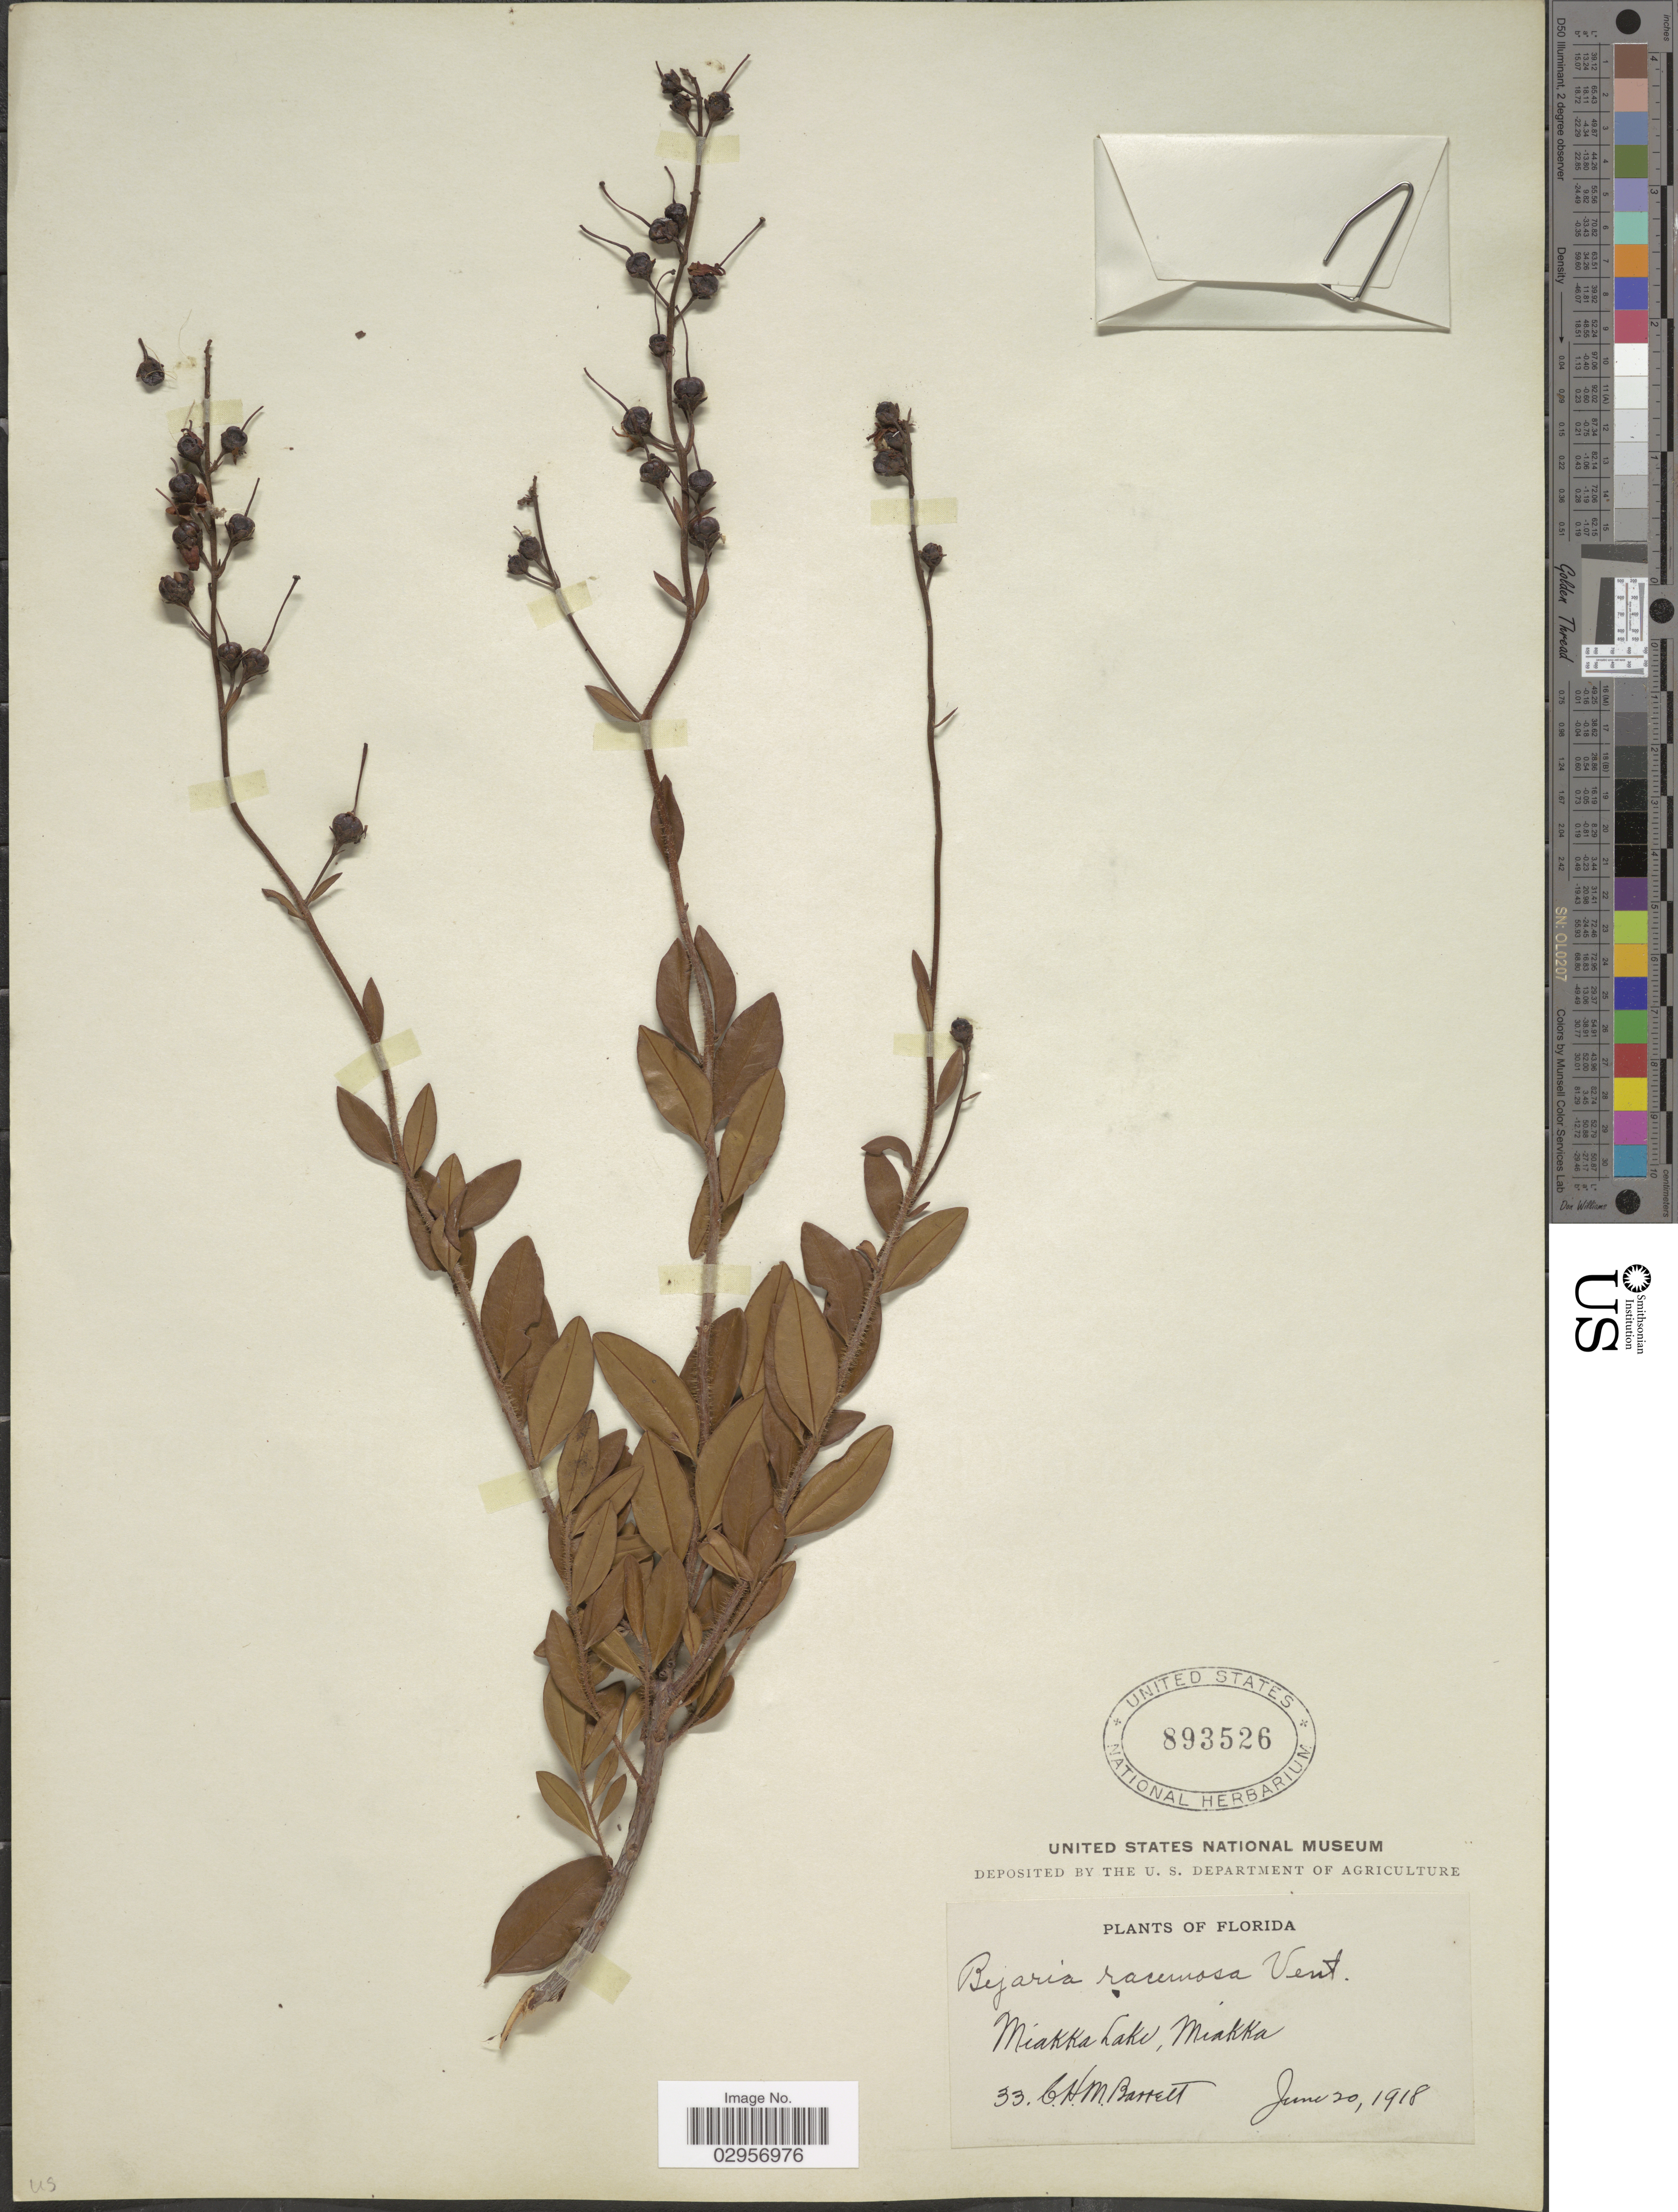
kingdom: Plantae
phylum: Tracheophyta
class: Magnoliopsida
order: Ericales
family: Ericaceae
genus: Bejaria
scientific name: Bejaria racemosa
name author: Vent.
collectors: C. Barrett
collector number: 33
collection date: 1918-06-20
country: United States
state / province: Florida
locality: Miakka Lake, Miakka.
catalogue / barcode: US 893526